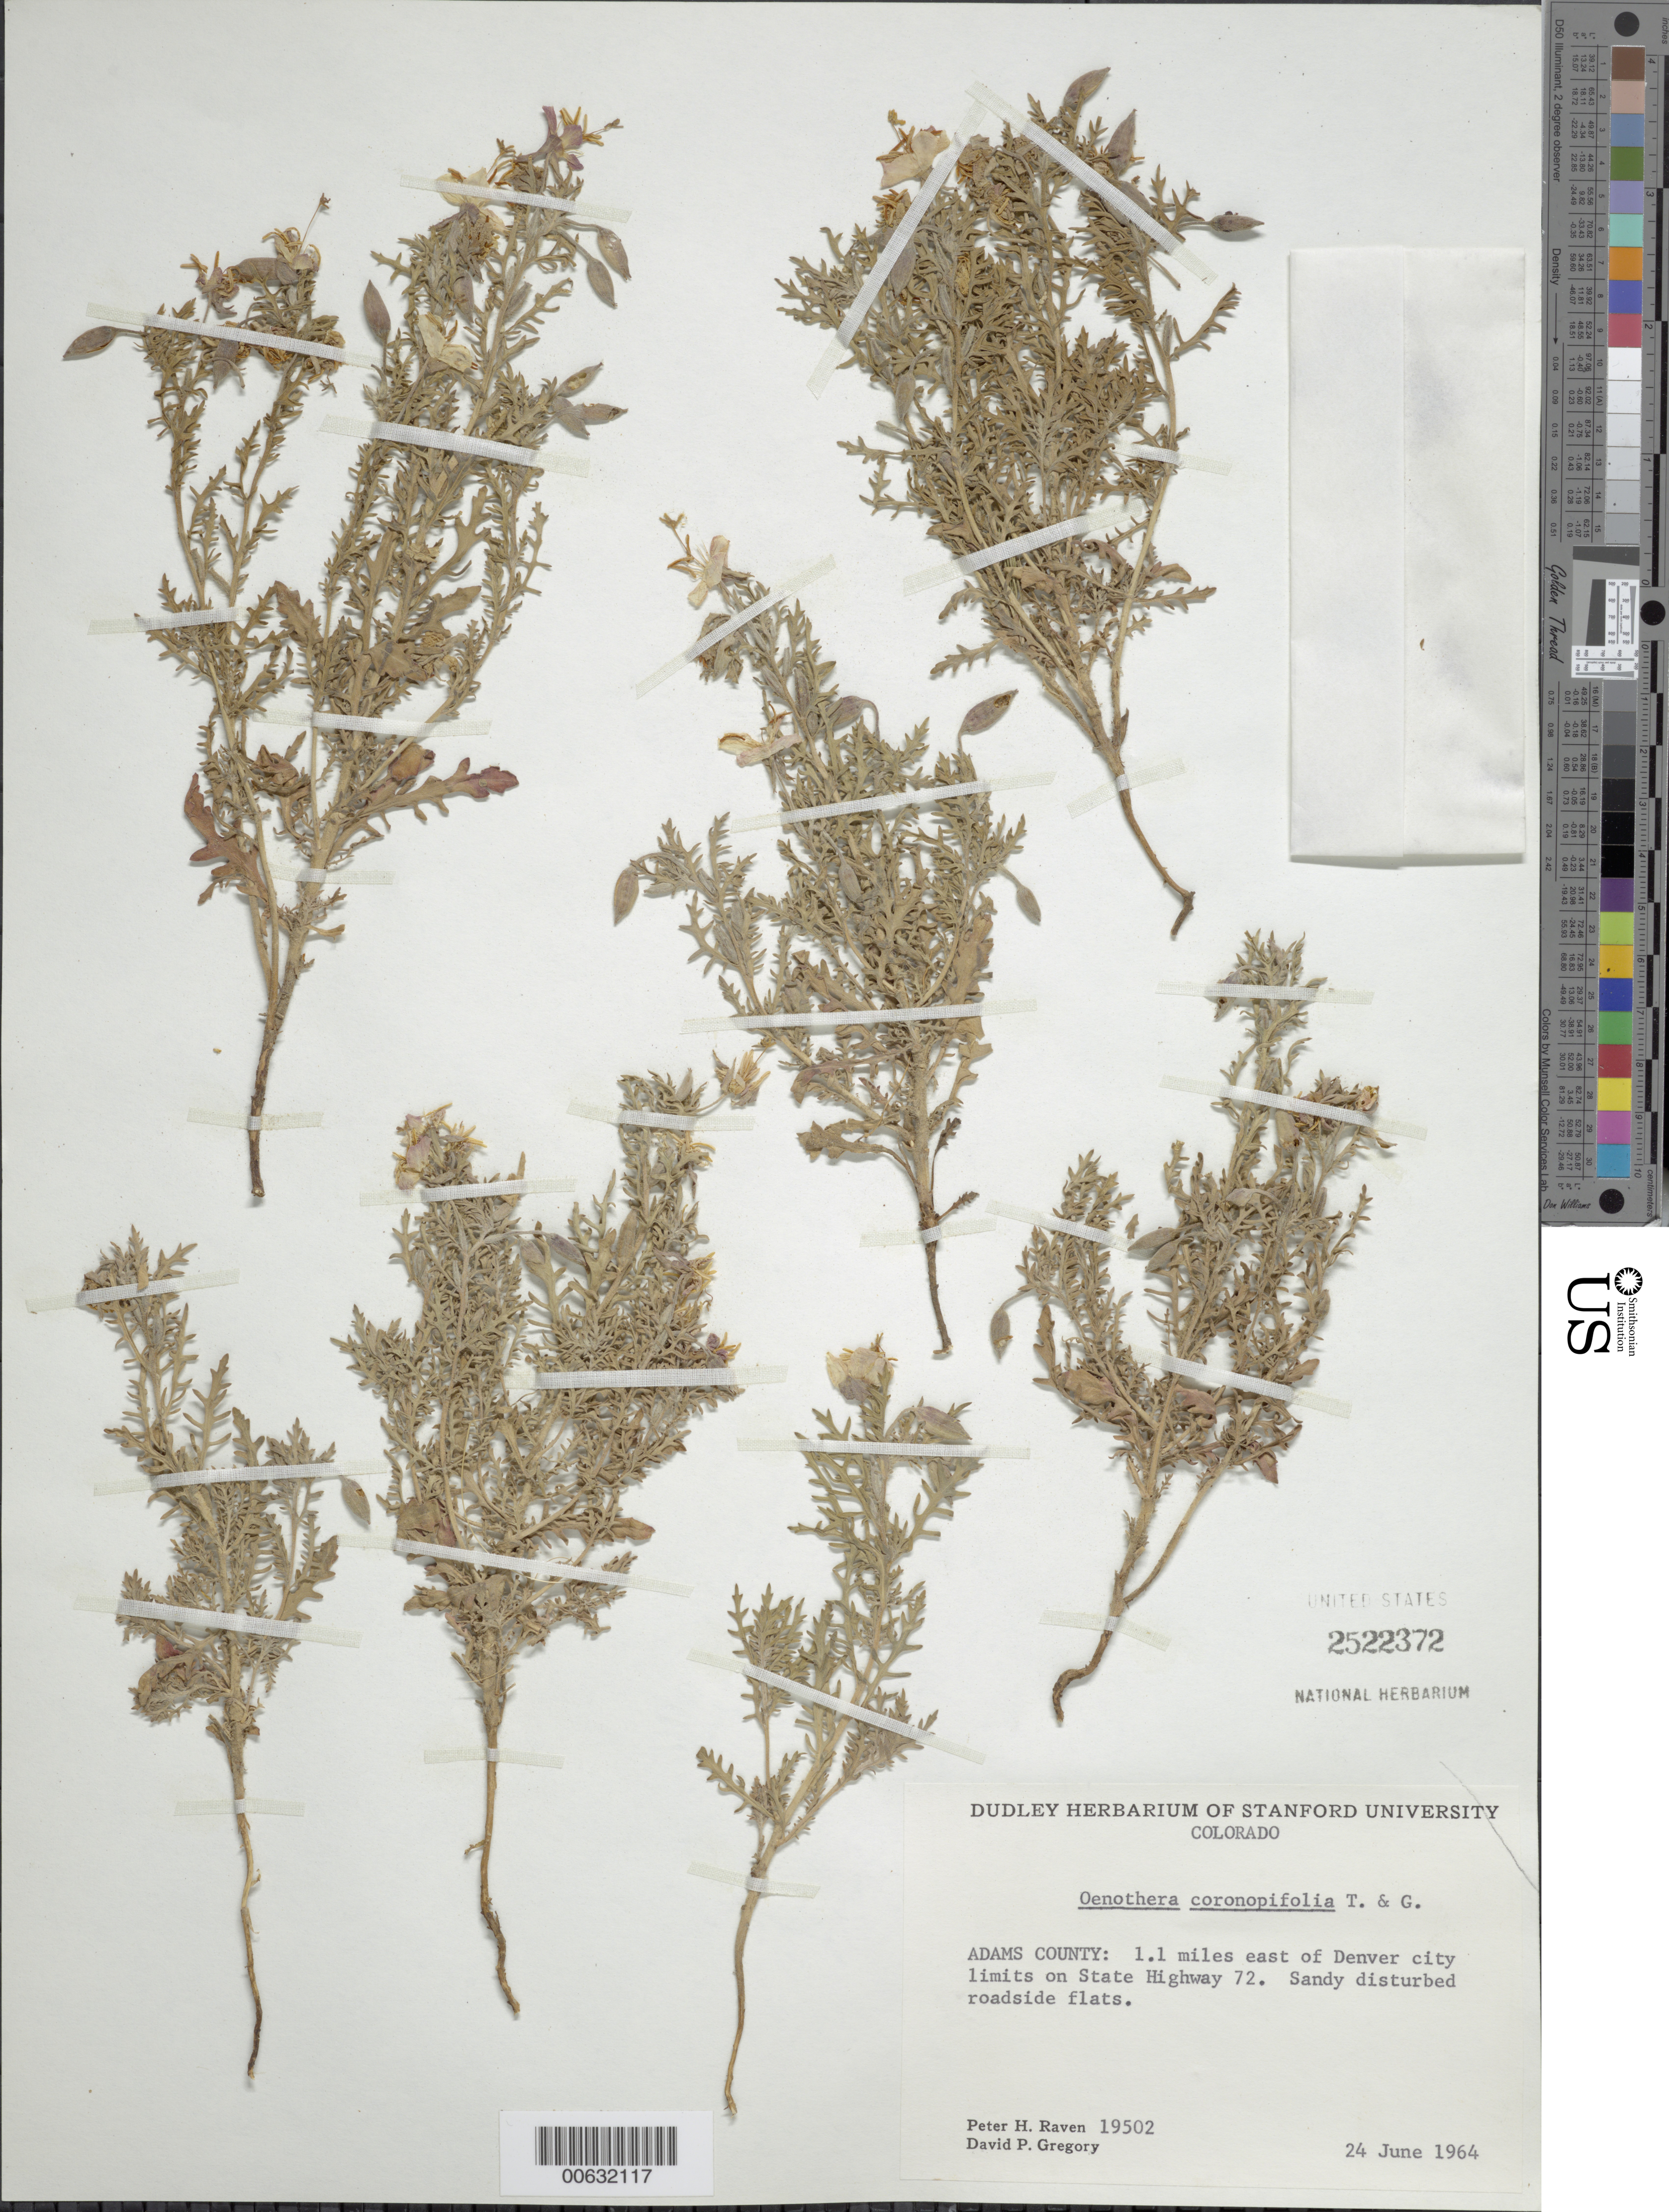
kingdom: Plantae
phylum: Tracheophyta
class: Magnoliopsida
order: Myrtales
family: Onagraceae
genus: Oenothera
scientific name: Oenothera coronopifolia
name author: Torr. & A. Gray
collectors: P. H. Raven & D. Gregory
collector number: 19502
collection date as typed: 24 Jun 1964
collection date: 1964-06-24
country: United States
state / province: Colorado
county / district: Adams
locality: E of Denver city limits on St. Hwy 72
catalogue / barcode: US 2522372